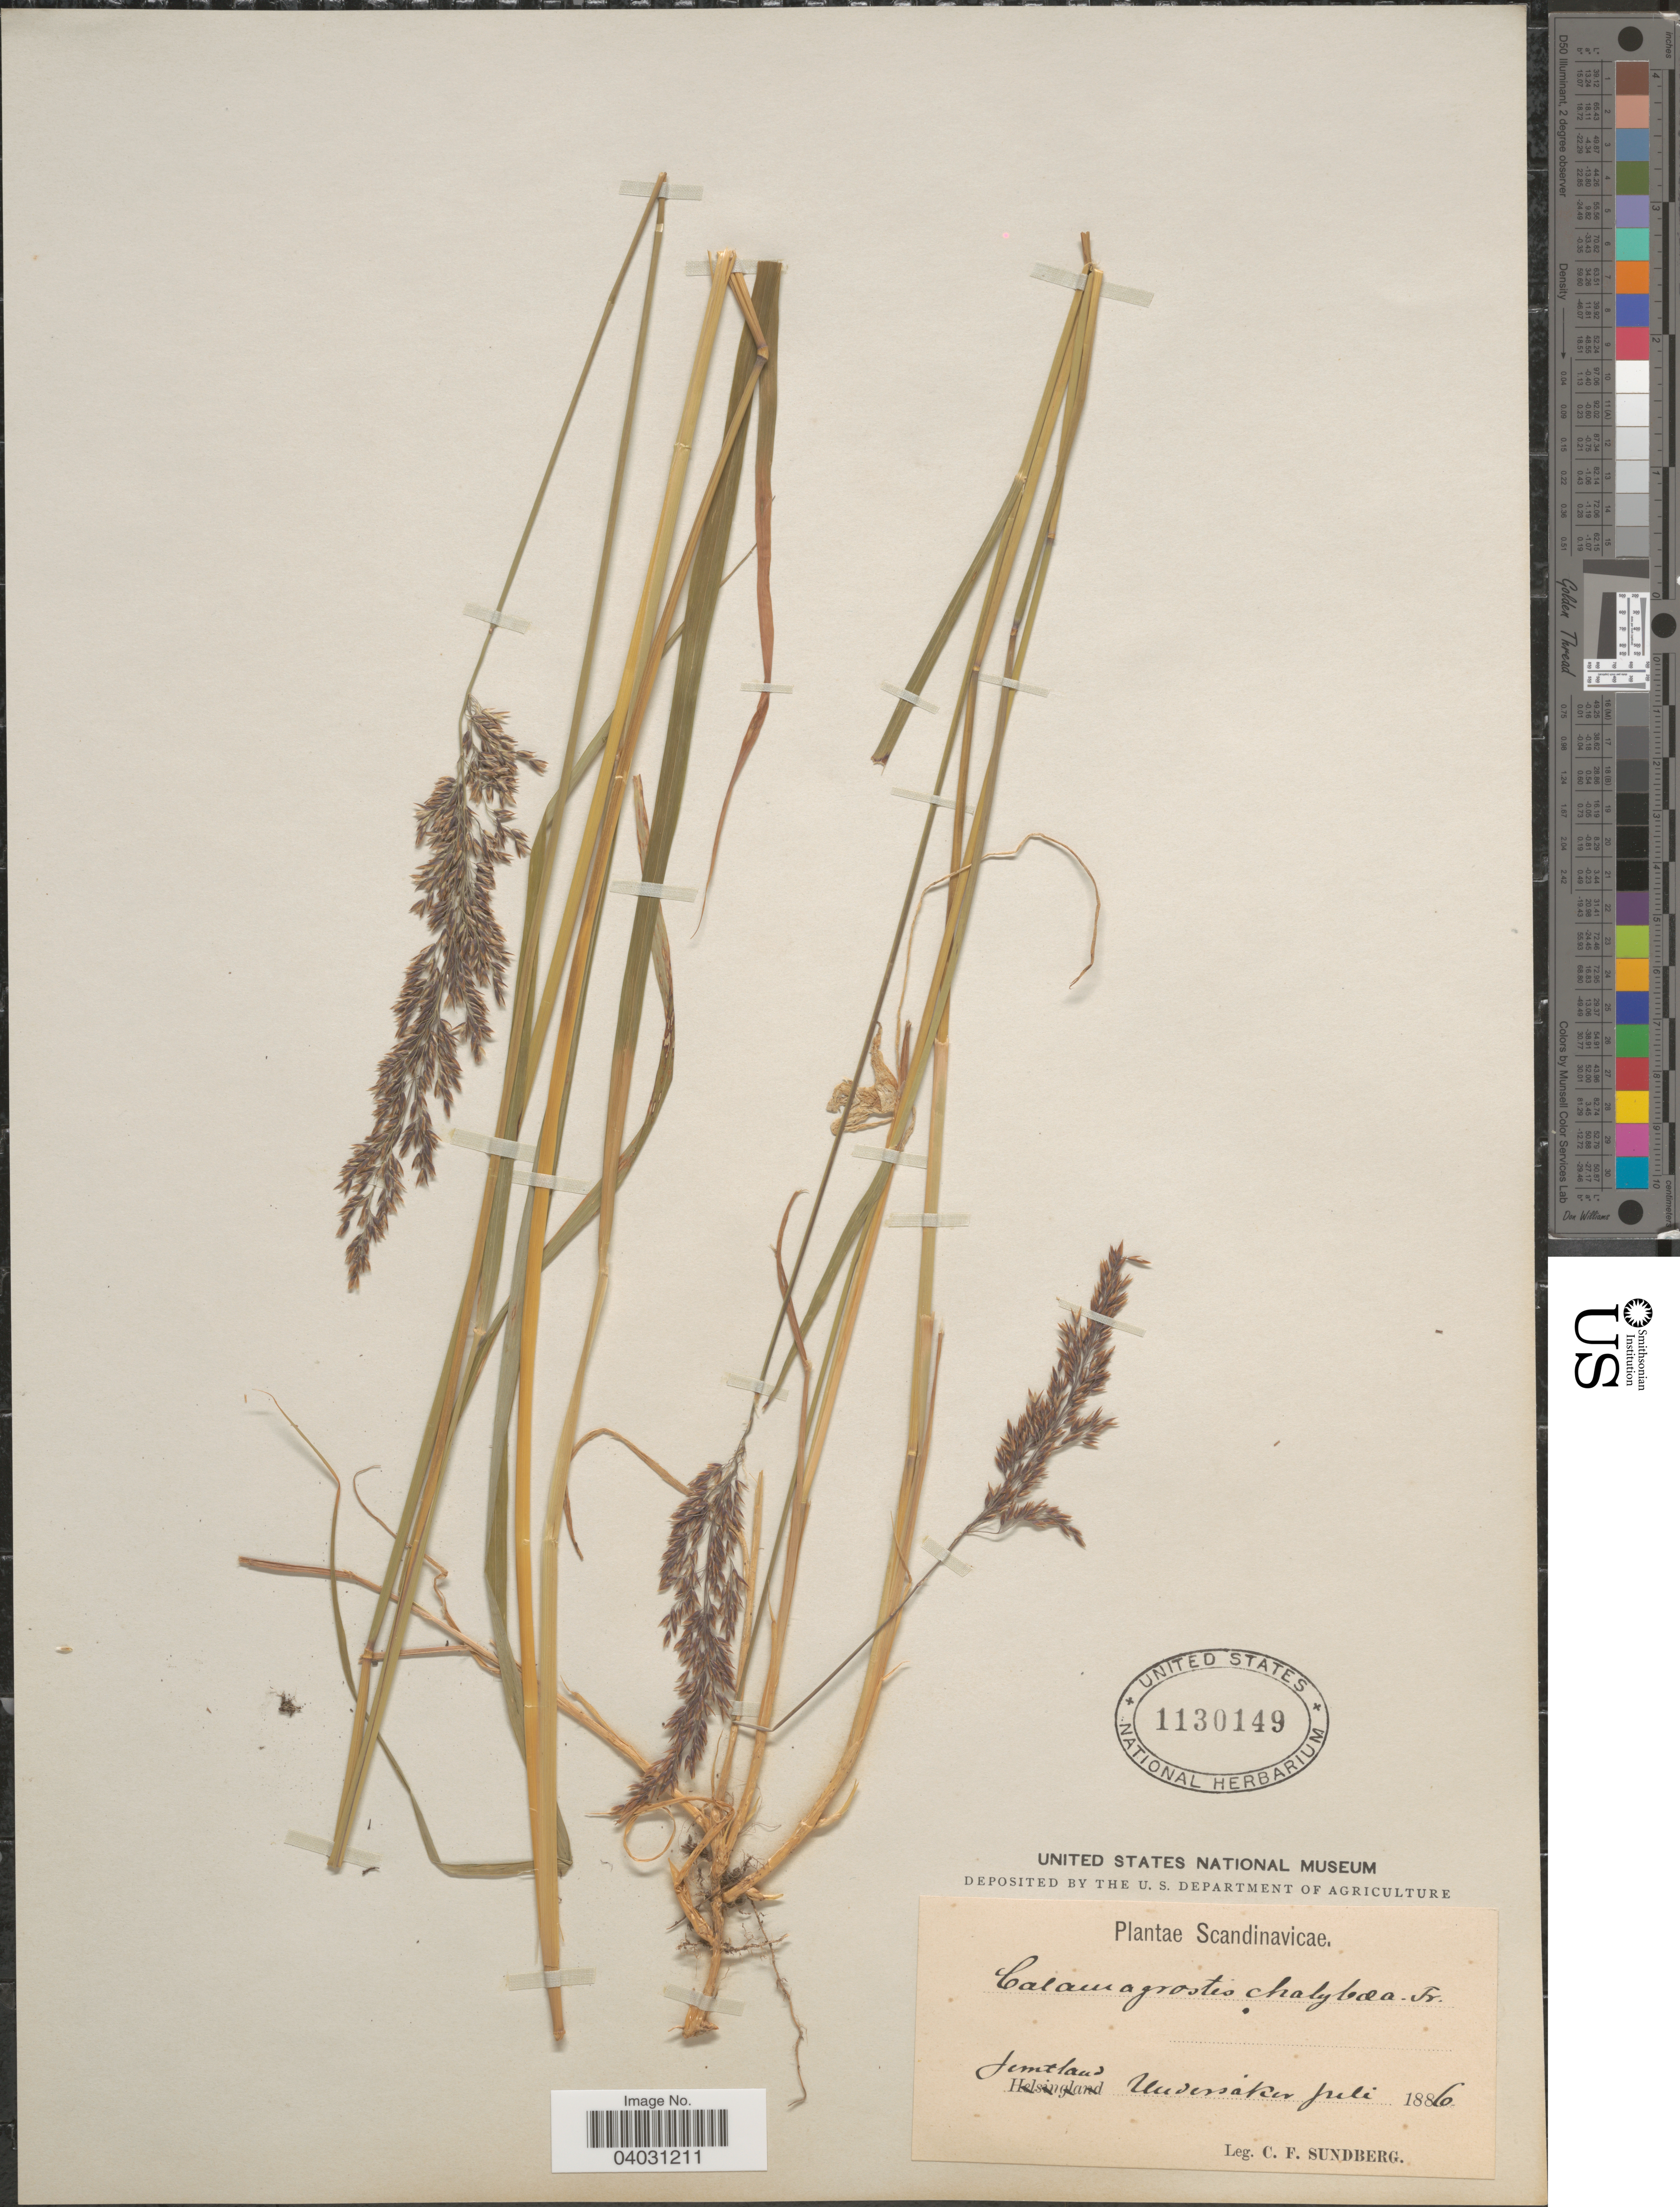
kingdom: Plantae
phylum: Tracheophyta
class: Liliopsida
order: Poales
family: Poaceae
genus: Calamagrostis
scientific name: Calamagrostis chalybaea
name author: Fr. a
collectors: C. F. Sundberg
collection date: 1886-07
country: Sweden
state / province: Jämtland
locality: Scandinavicae. Jemtland Undersaker.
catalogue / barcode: US 1130149